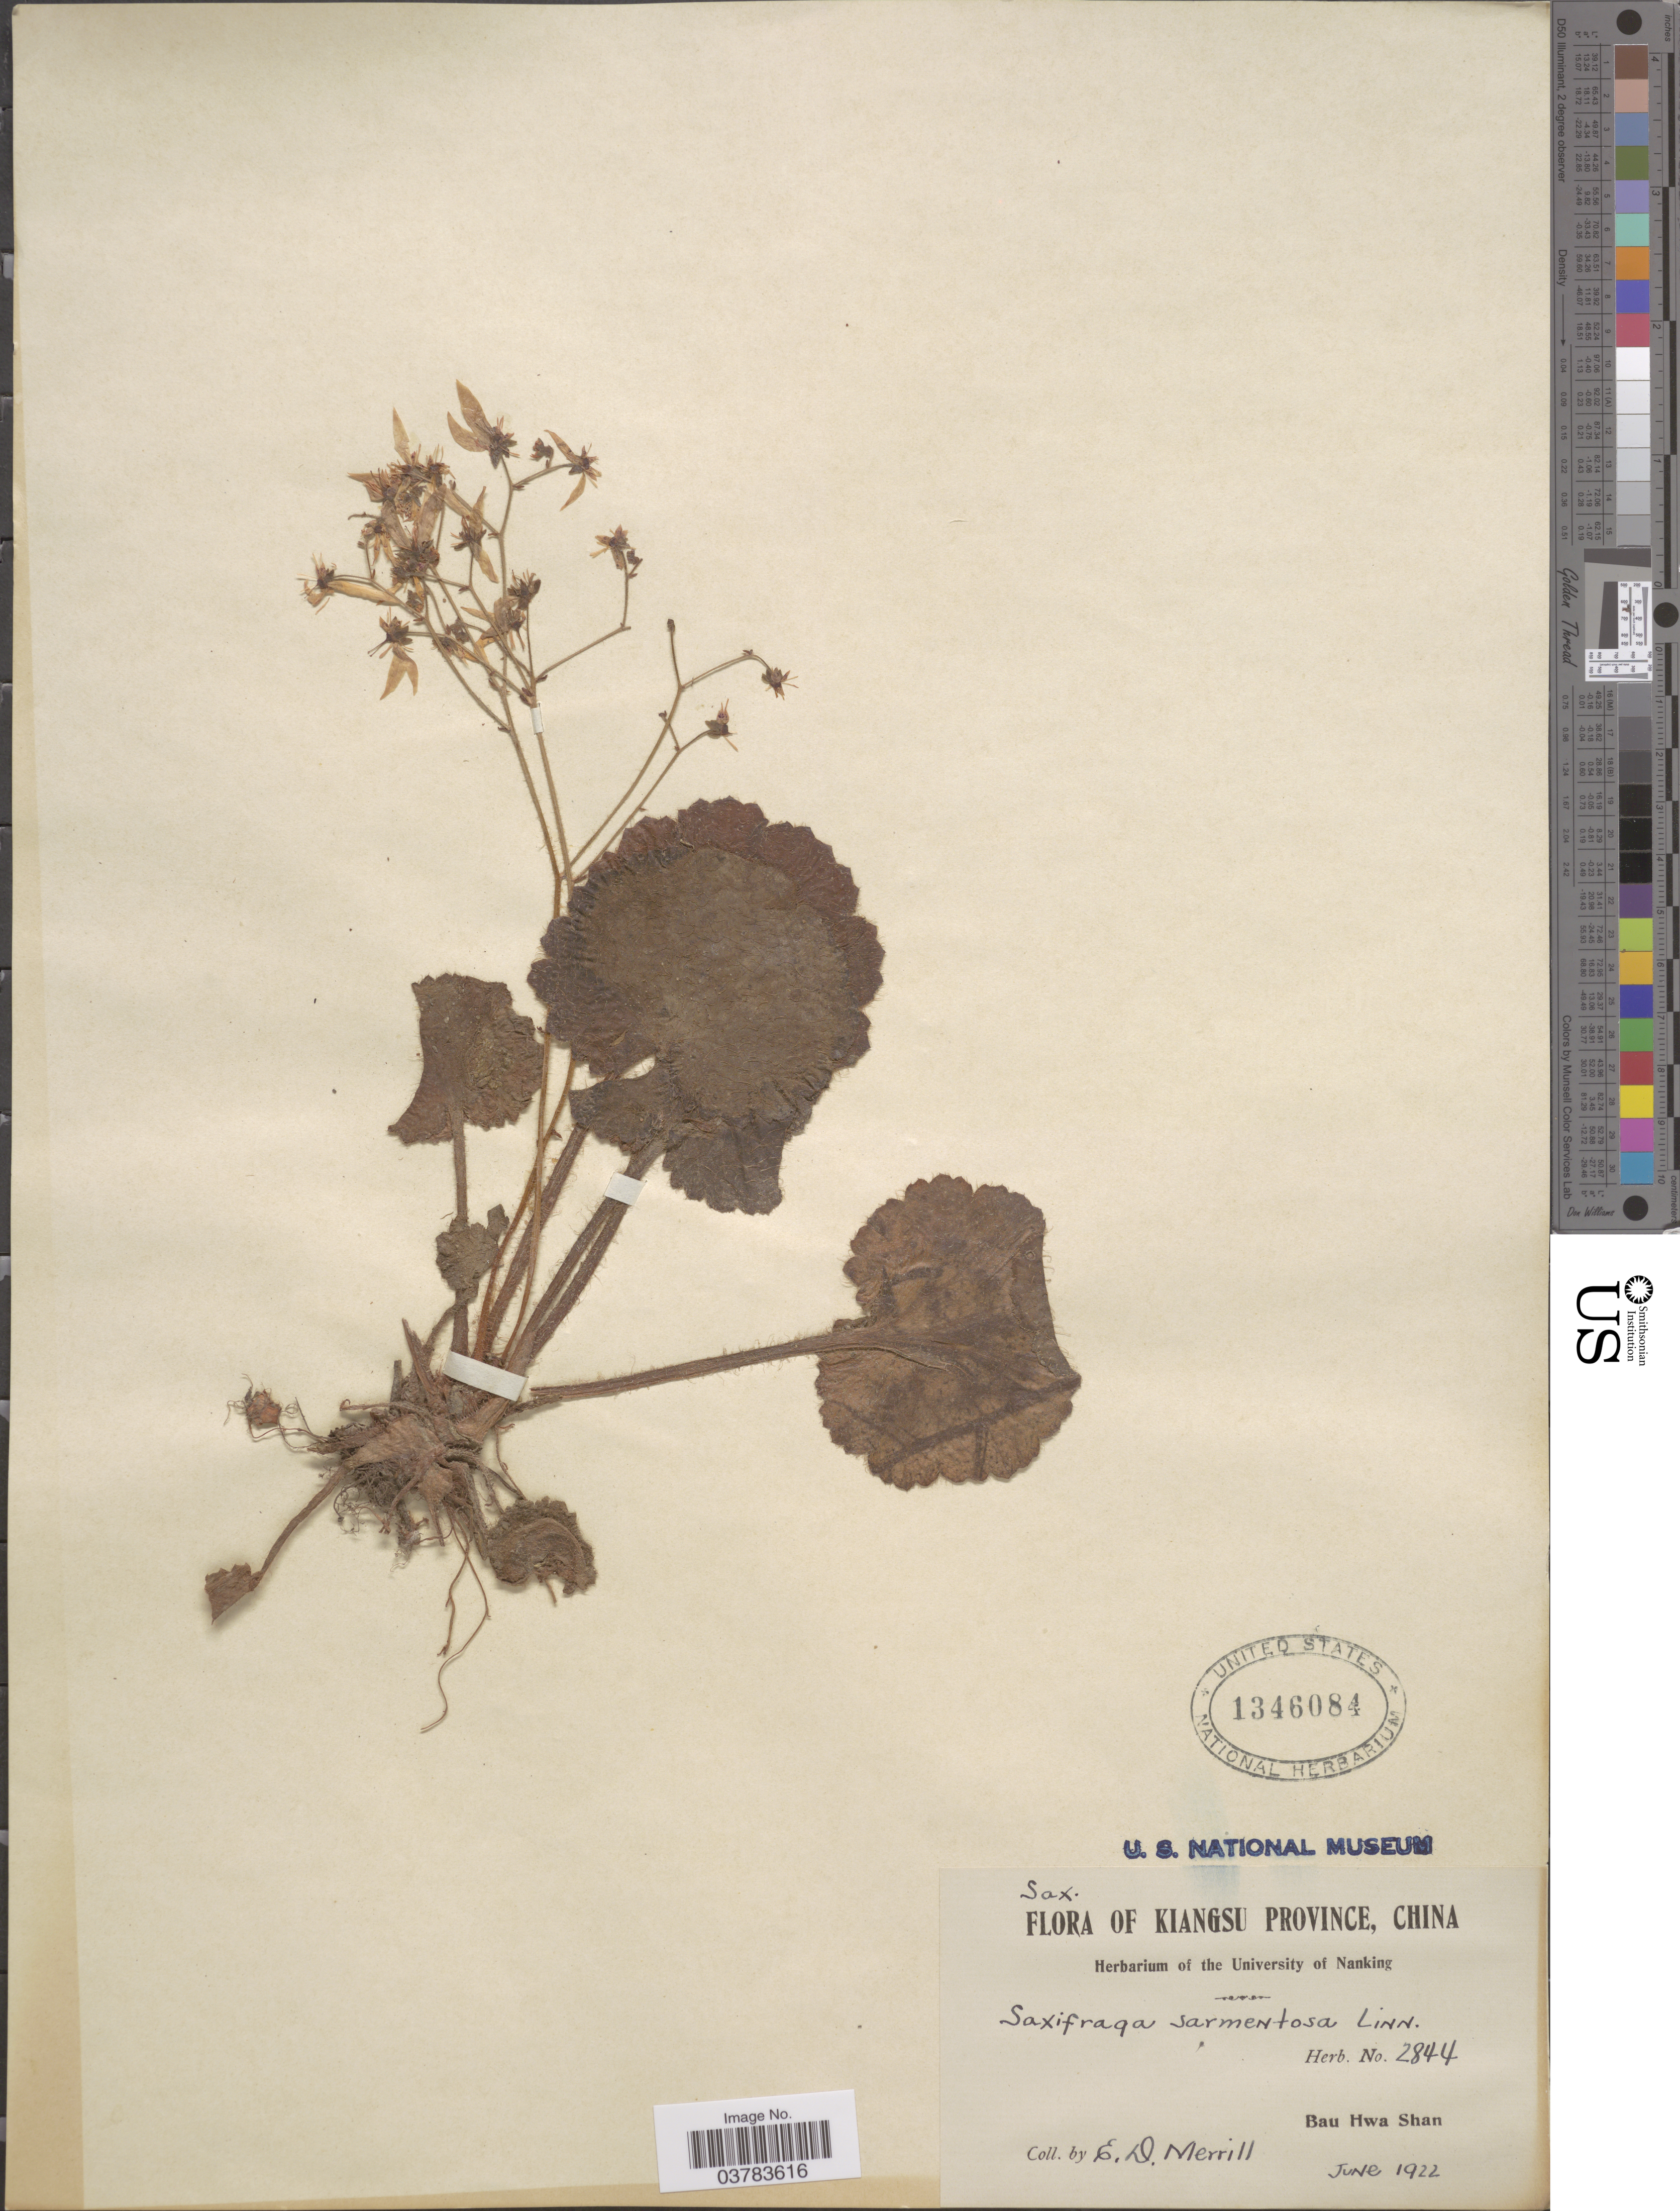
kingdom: Plantae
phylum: Tracheophyta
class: Magnoliopsida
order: Saxifragales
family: Saxifragaceae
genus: Saxifraga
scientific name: Saxifraga sarmentosa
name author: L. f.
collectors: E. D. Merrill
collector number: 2844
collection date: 1922-06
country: China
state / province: Jiangsu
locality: Kiangsu Province. Bau Hwa Shan.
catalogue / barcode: US 1346084